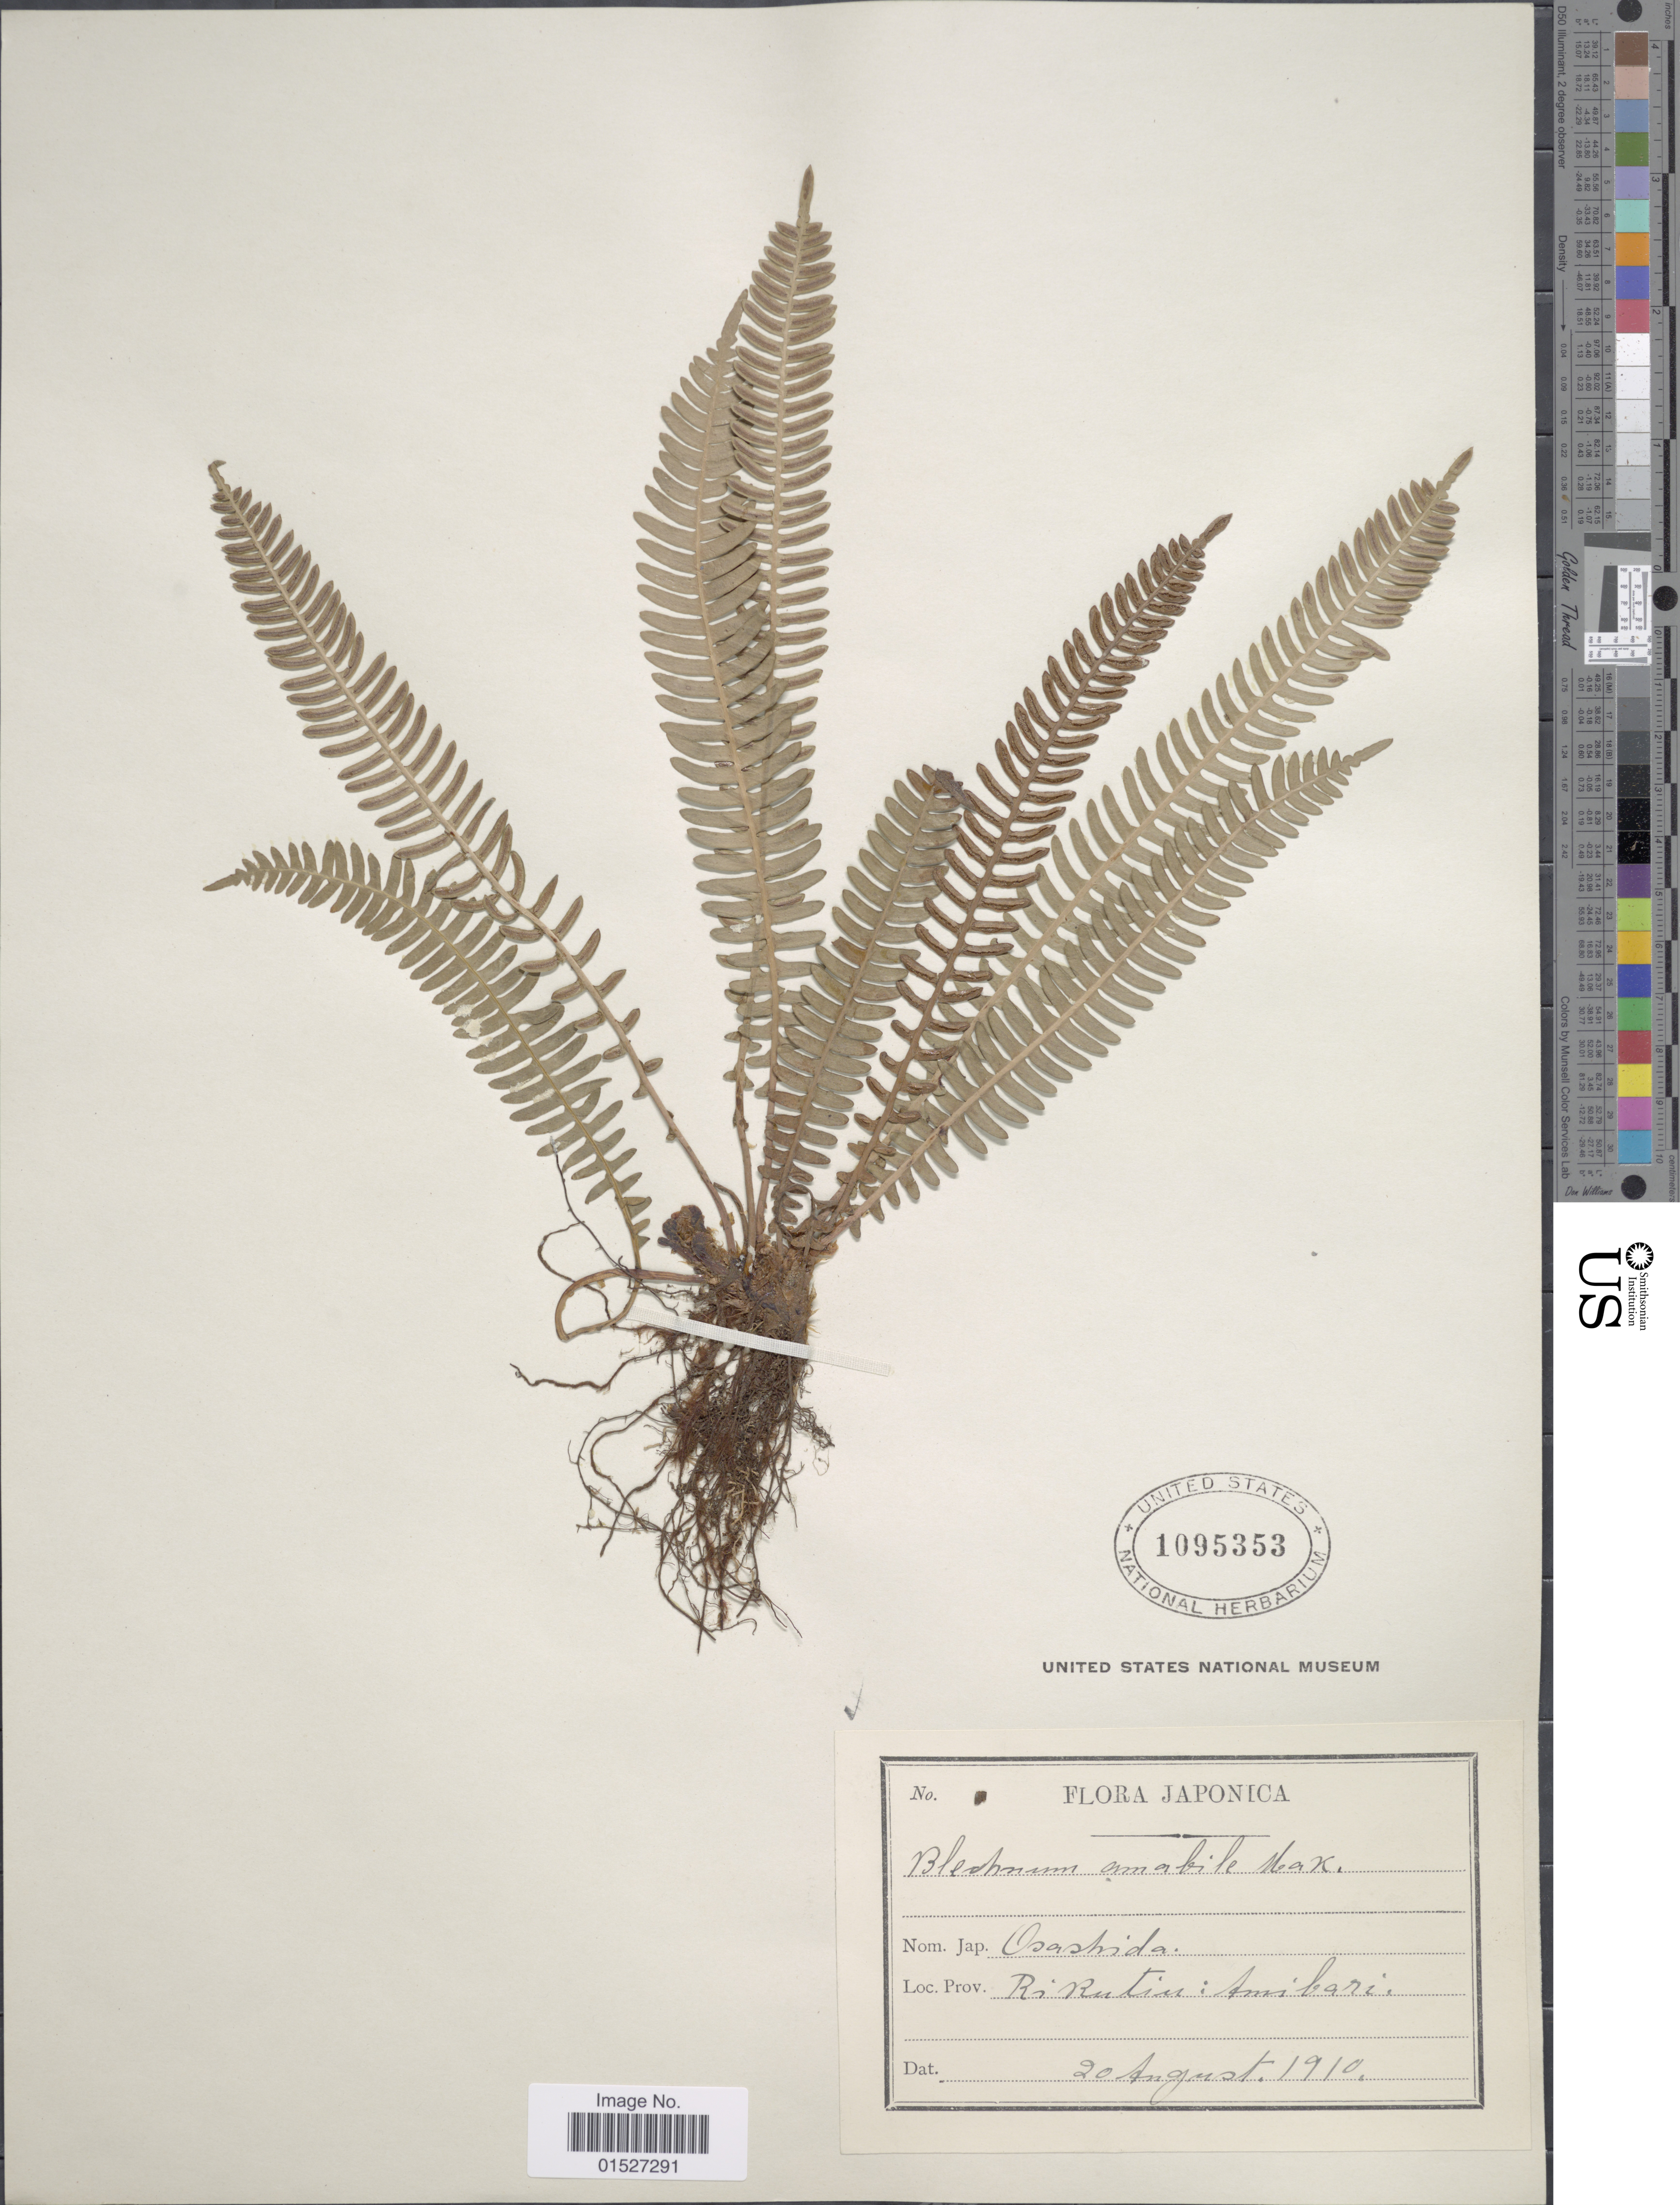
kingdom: Plantae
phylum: Tracheophyta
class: Polypodiopsida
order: Polypodiales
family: Blechnaceae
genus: Blechnum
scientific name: Blechnum amabile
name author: Makino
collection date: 1910-08-20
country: Japan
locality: Kikutin: Amibari.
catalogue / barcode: US 1095353